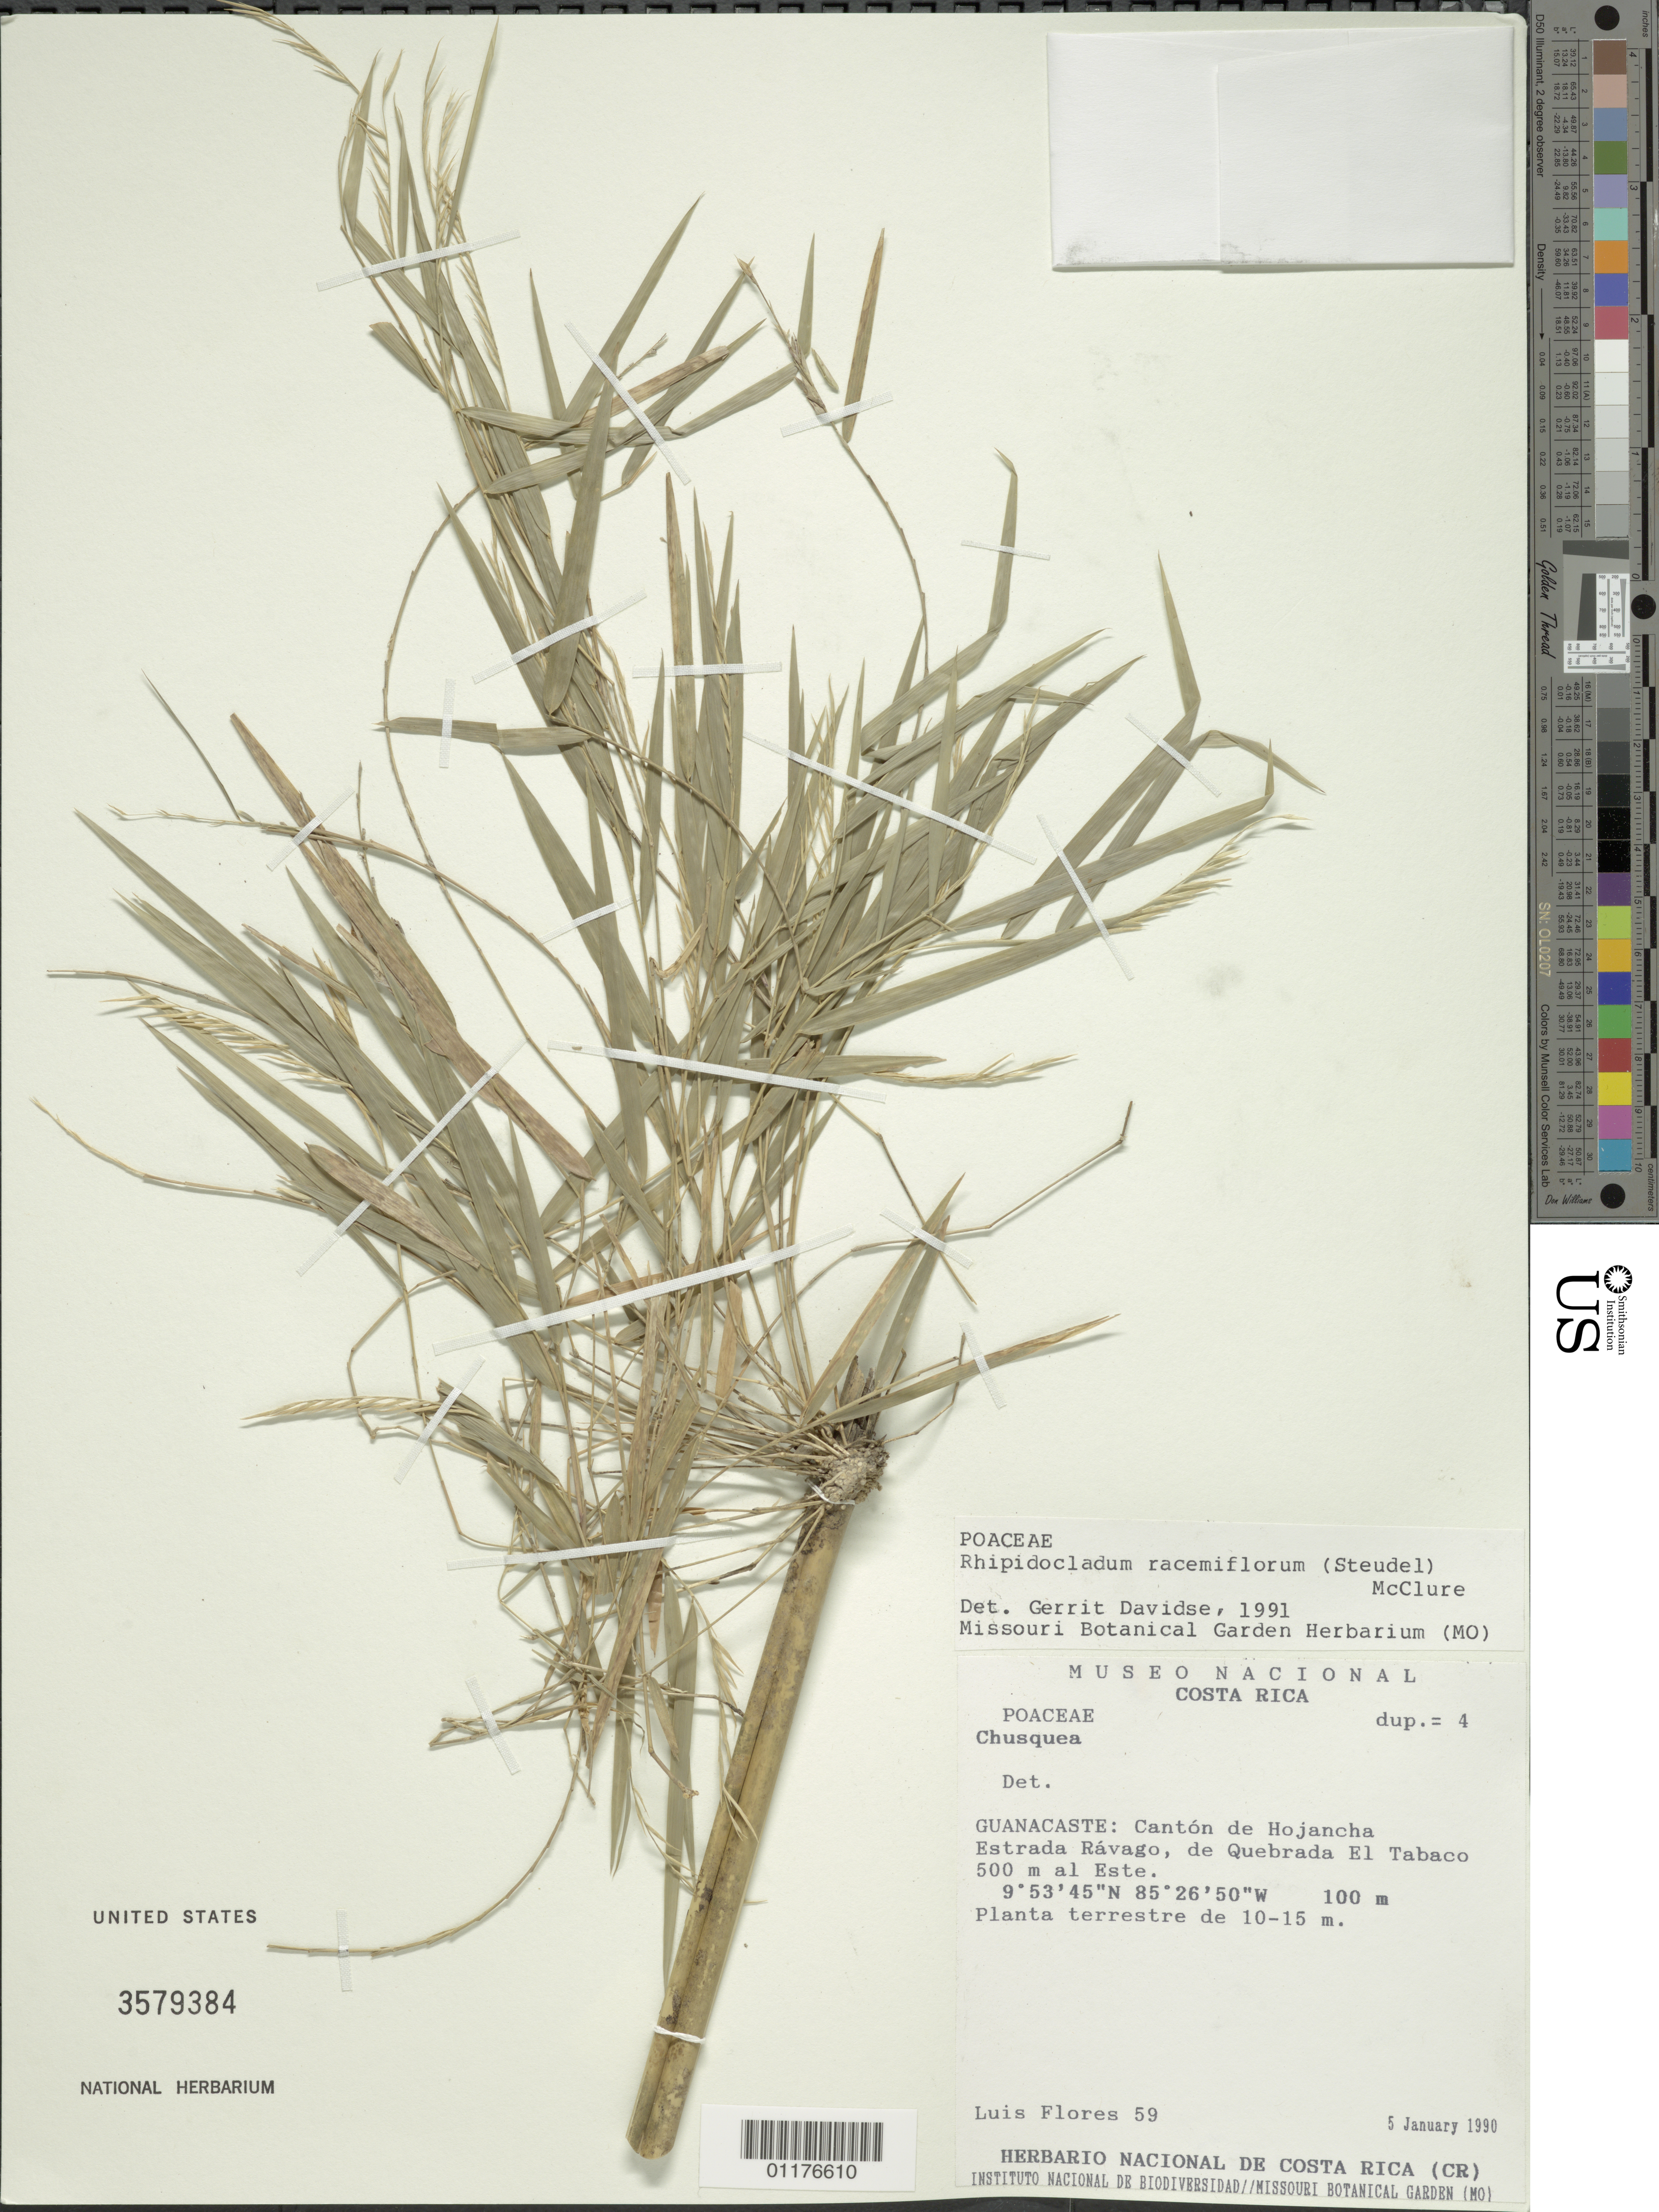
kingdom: Plantae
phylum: Tracheophyta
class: Liliopsida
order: Poales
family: Poaceae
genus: Rhipidocladum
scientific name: Rhipidocladum racemiflorum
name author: (Steud.) McClure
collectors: L. Flores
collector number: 59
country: Costa Rica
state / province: Guanacaste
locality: Canton de Hojancha Estrada Ravago, de Quebrada El Tabaco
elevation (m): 100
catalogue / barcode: US 3579384